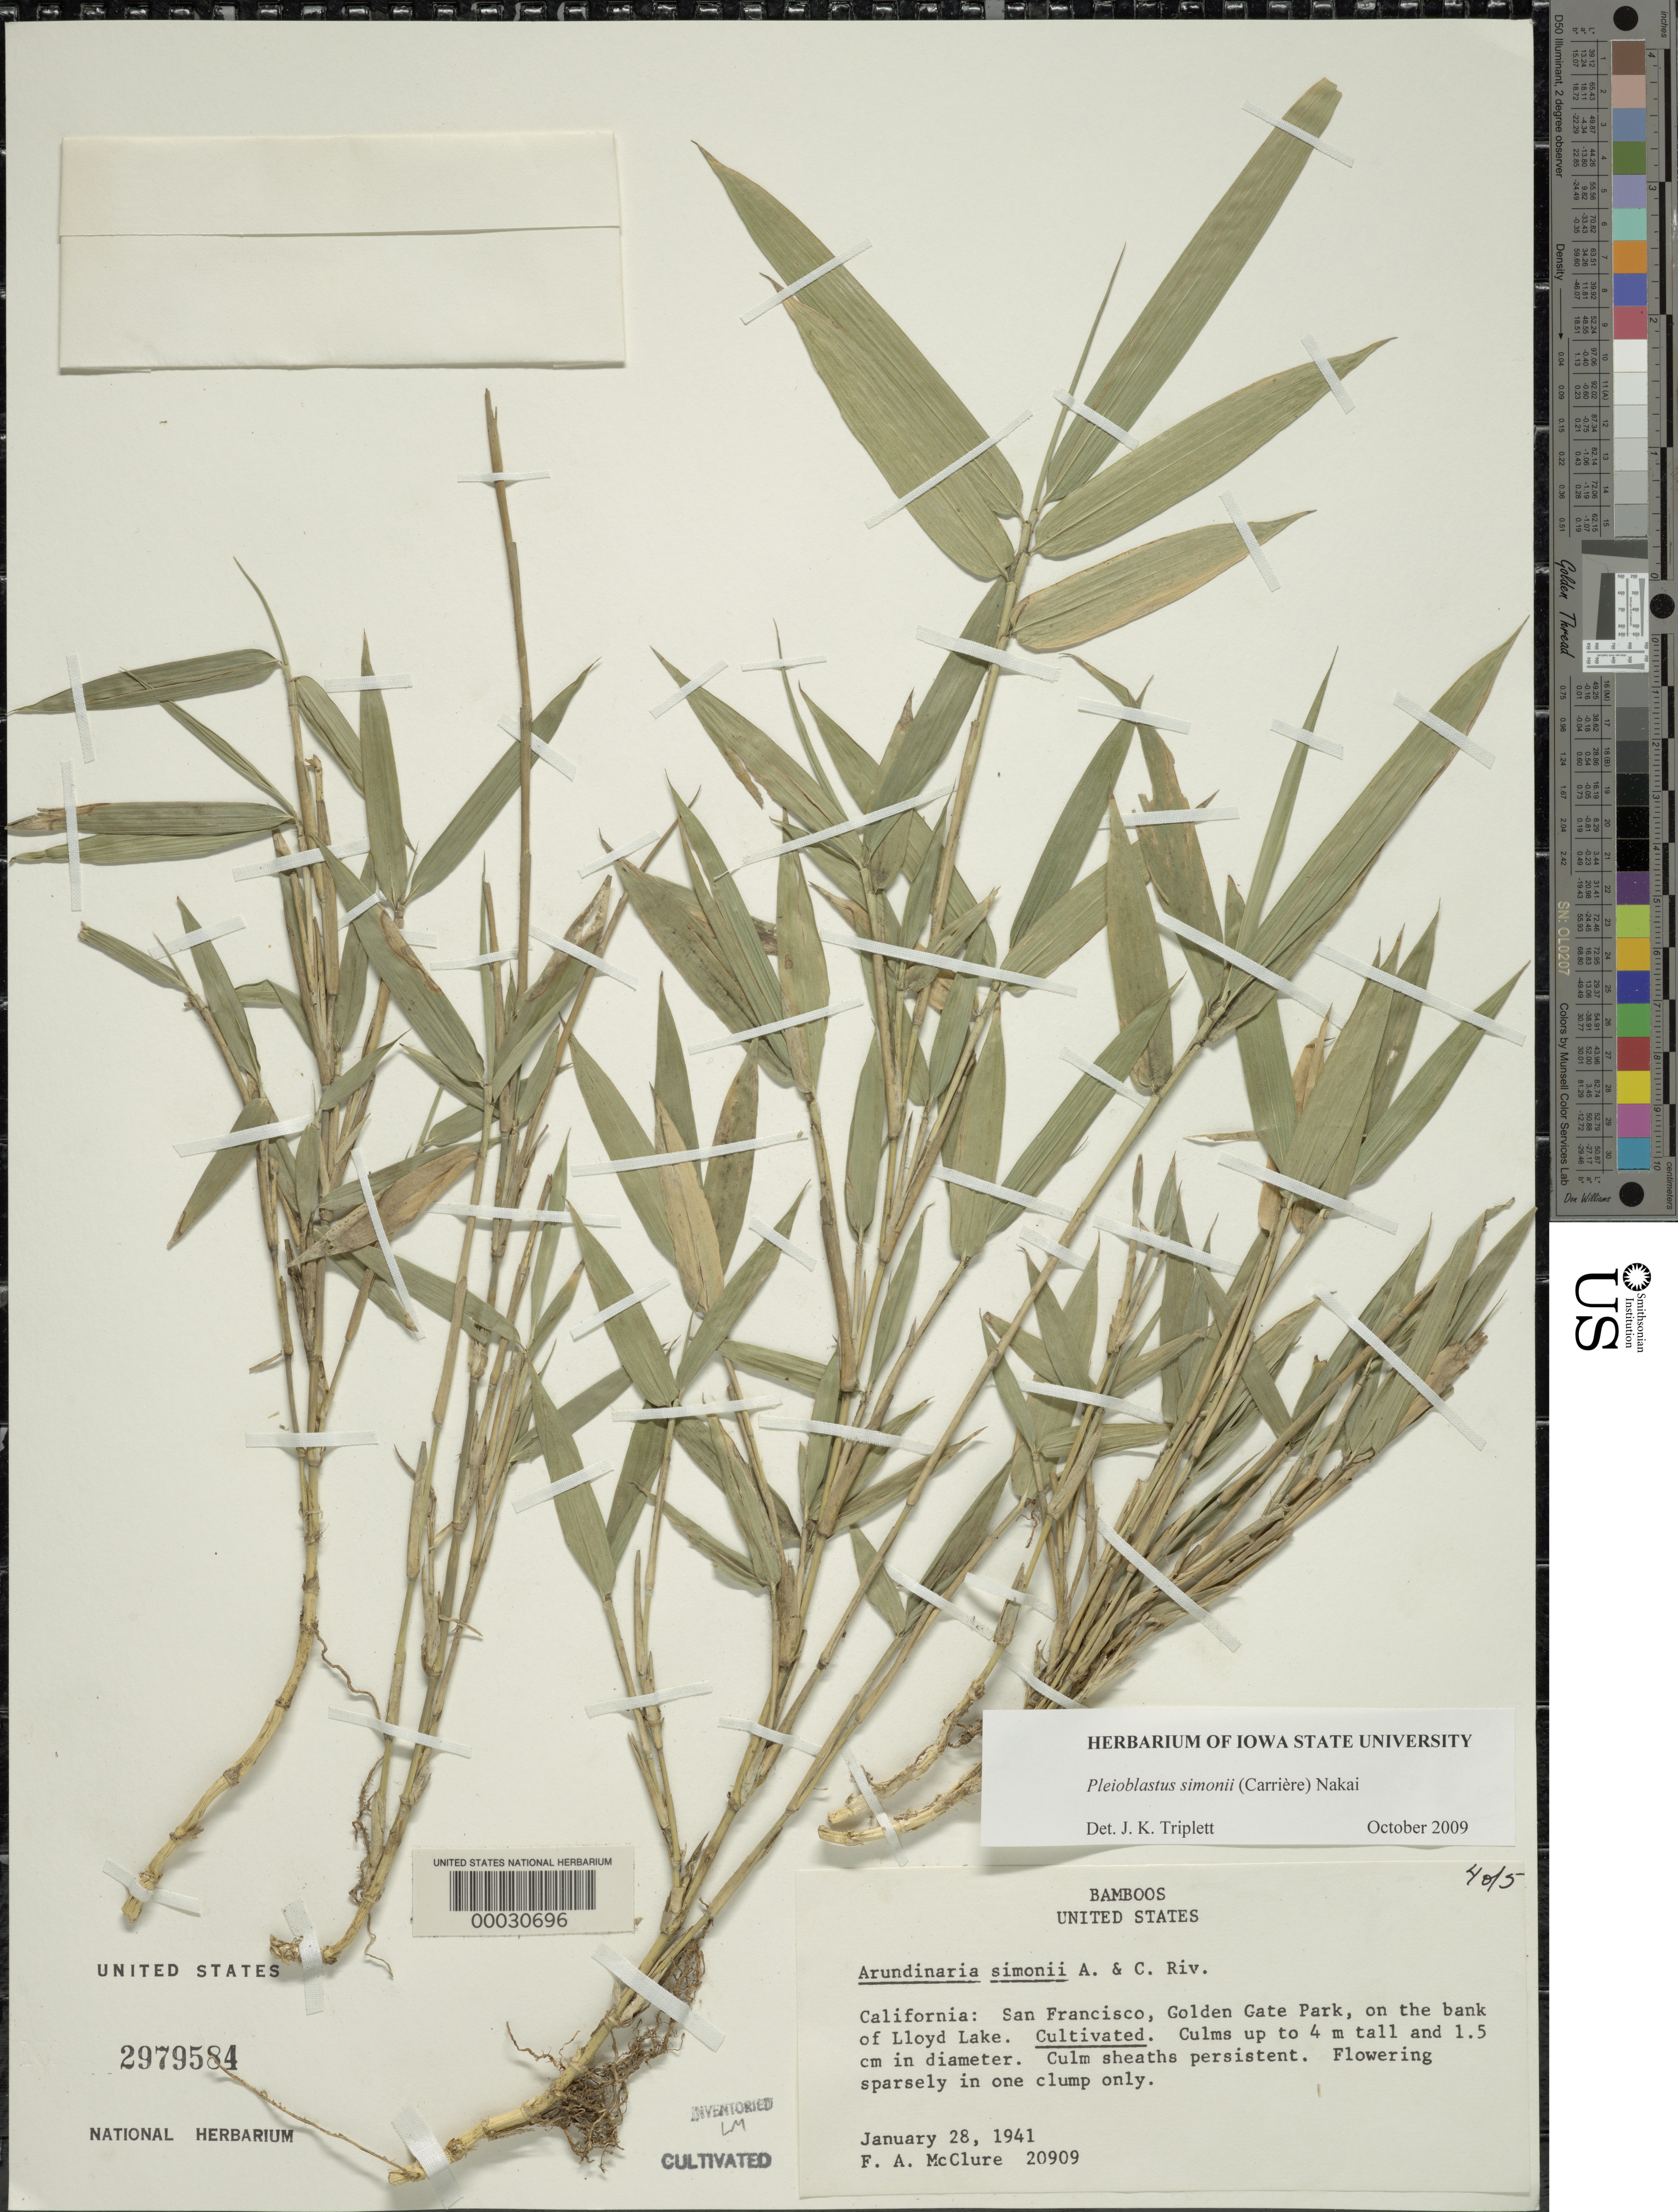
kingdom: Plantae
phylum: Tracheophyta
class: Liliopsida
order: Poales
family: Poaceae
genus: Pleioblastus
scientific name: Pleioblastus simonii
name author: (Carrière) Nakai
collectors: F. A. McClure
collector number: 20909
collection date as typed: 28 Jan 1941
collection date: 1941-01-28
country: United States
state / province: California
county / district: San Francisco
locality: San francisco, golden gate park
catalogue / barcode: US 2979584